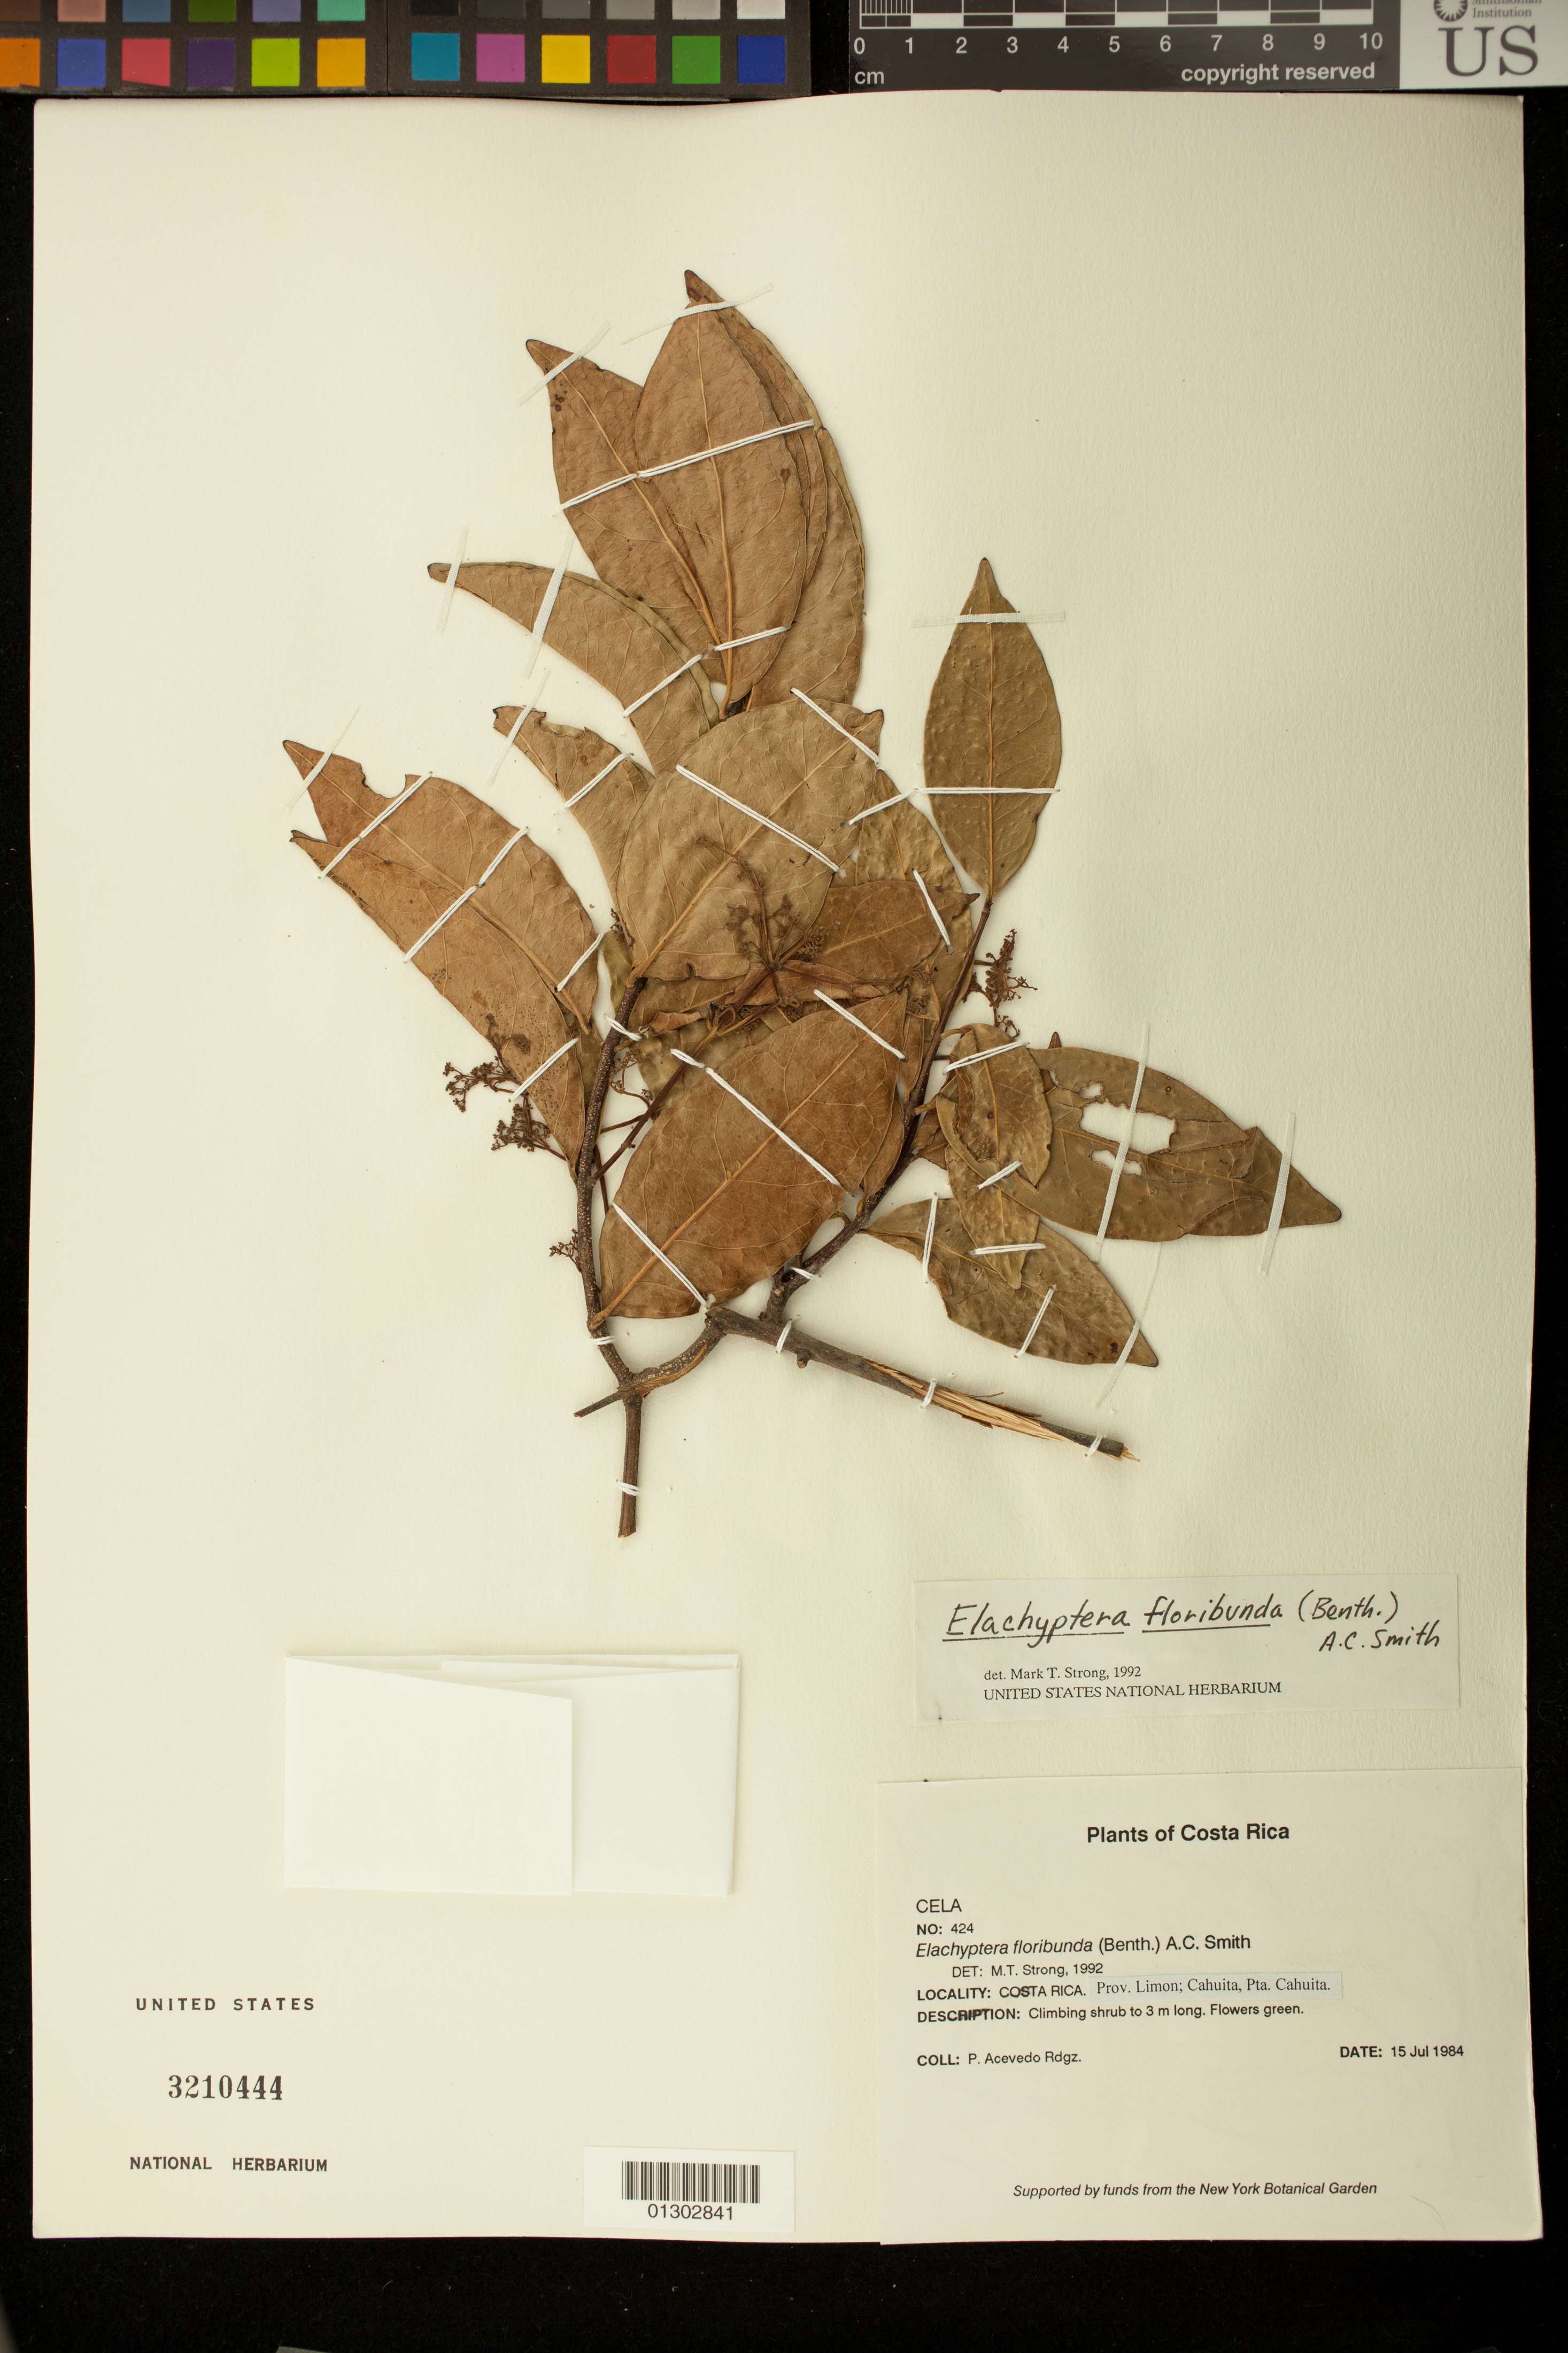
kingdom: Plantae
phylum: Tracheophyta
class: Magnoliopsida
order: Celastrales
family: Celastraceae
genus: Elachyptera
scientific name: Elachyptera floribunda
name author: (Benth.) A.C. Sm.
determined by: Strong, M. T., (US), Smithsonian Institution - National Museum of Natural History (UNITED STATES)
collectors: P. Acevedo-Rodr.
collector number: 424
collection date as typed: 15 Jul 1984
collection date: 1984-07-15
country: Costa Rica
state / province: Limon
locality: Prov. Limon; Cahuita, Pta. Cahuita.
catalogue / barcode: US 3210444